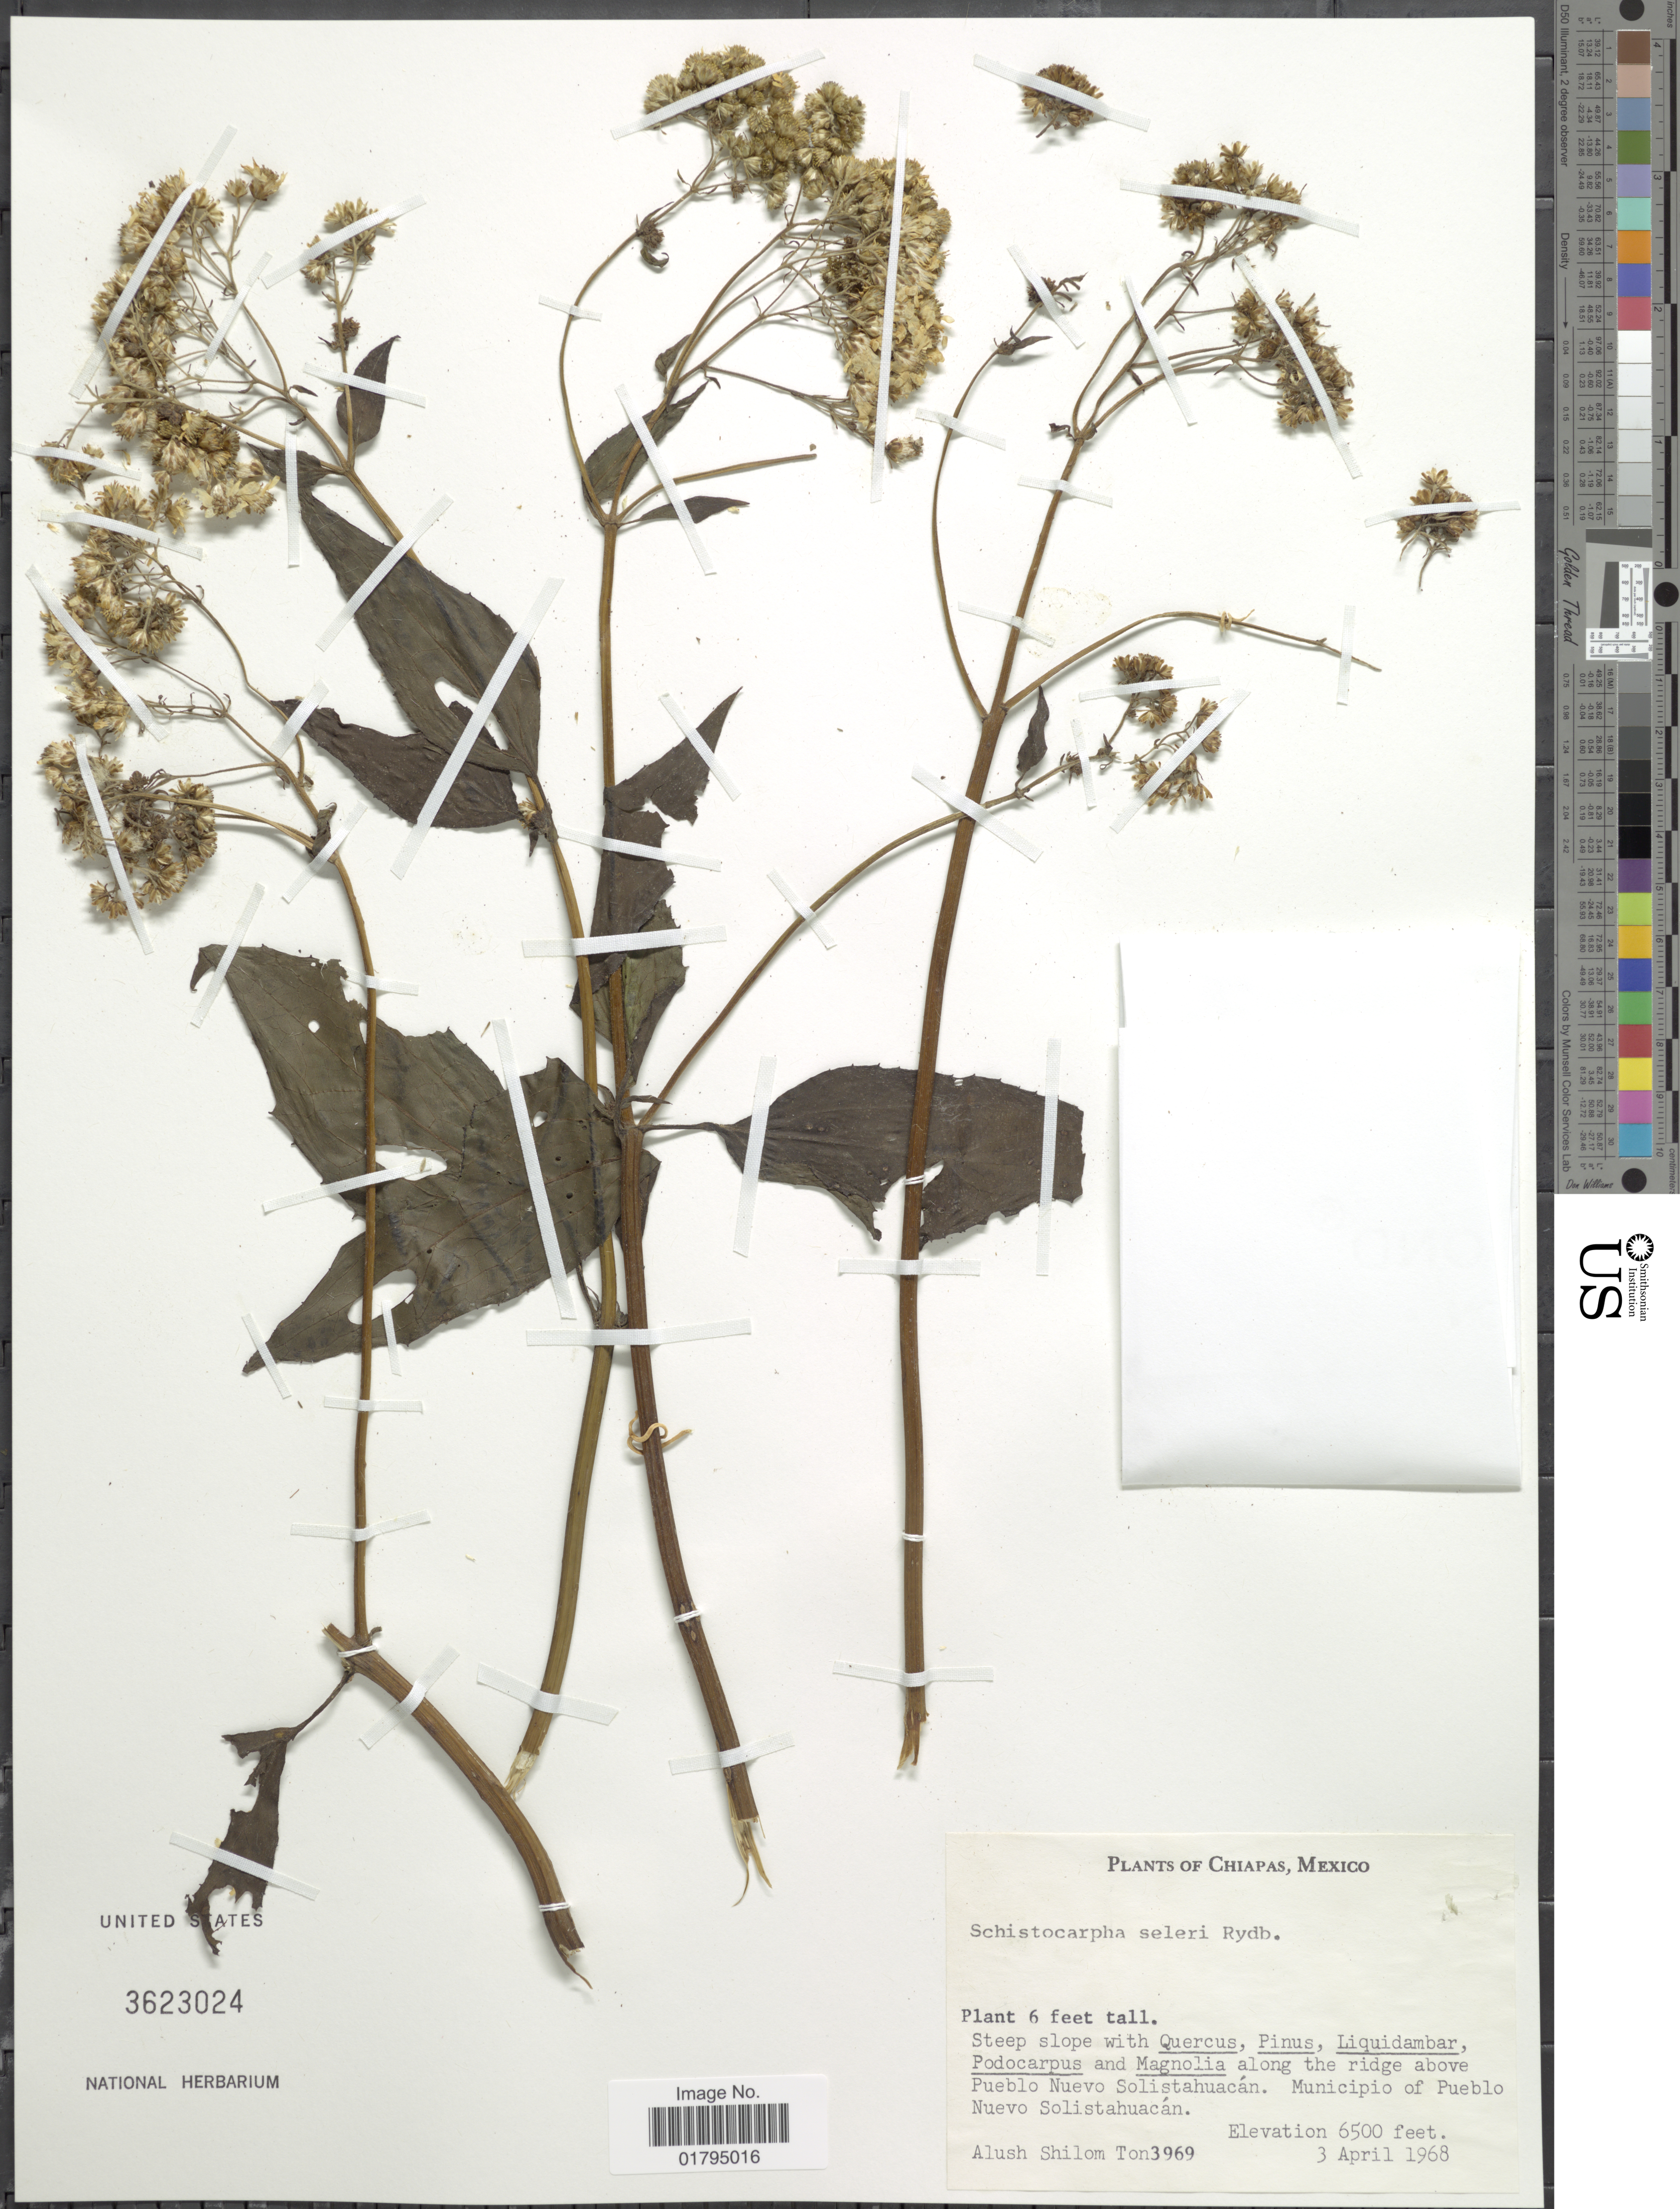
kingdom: Plantae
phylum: Tracheophyta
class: Magnoliopsida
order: Asterales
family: Asteraceae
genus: Schistocarpha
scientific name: Schistocarpha seleri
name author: Rydb.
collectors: A. M. Ton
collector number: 3969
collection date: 1968-04-03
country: Mexico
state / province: Chiapas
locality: Along the ridge above Pueblo Nuevo Solistahuacan. Municipio of Pueblo Nuevo Solistahuacan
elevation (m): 1981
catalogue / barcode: US 3623024